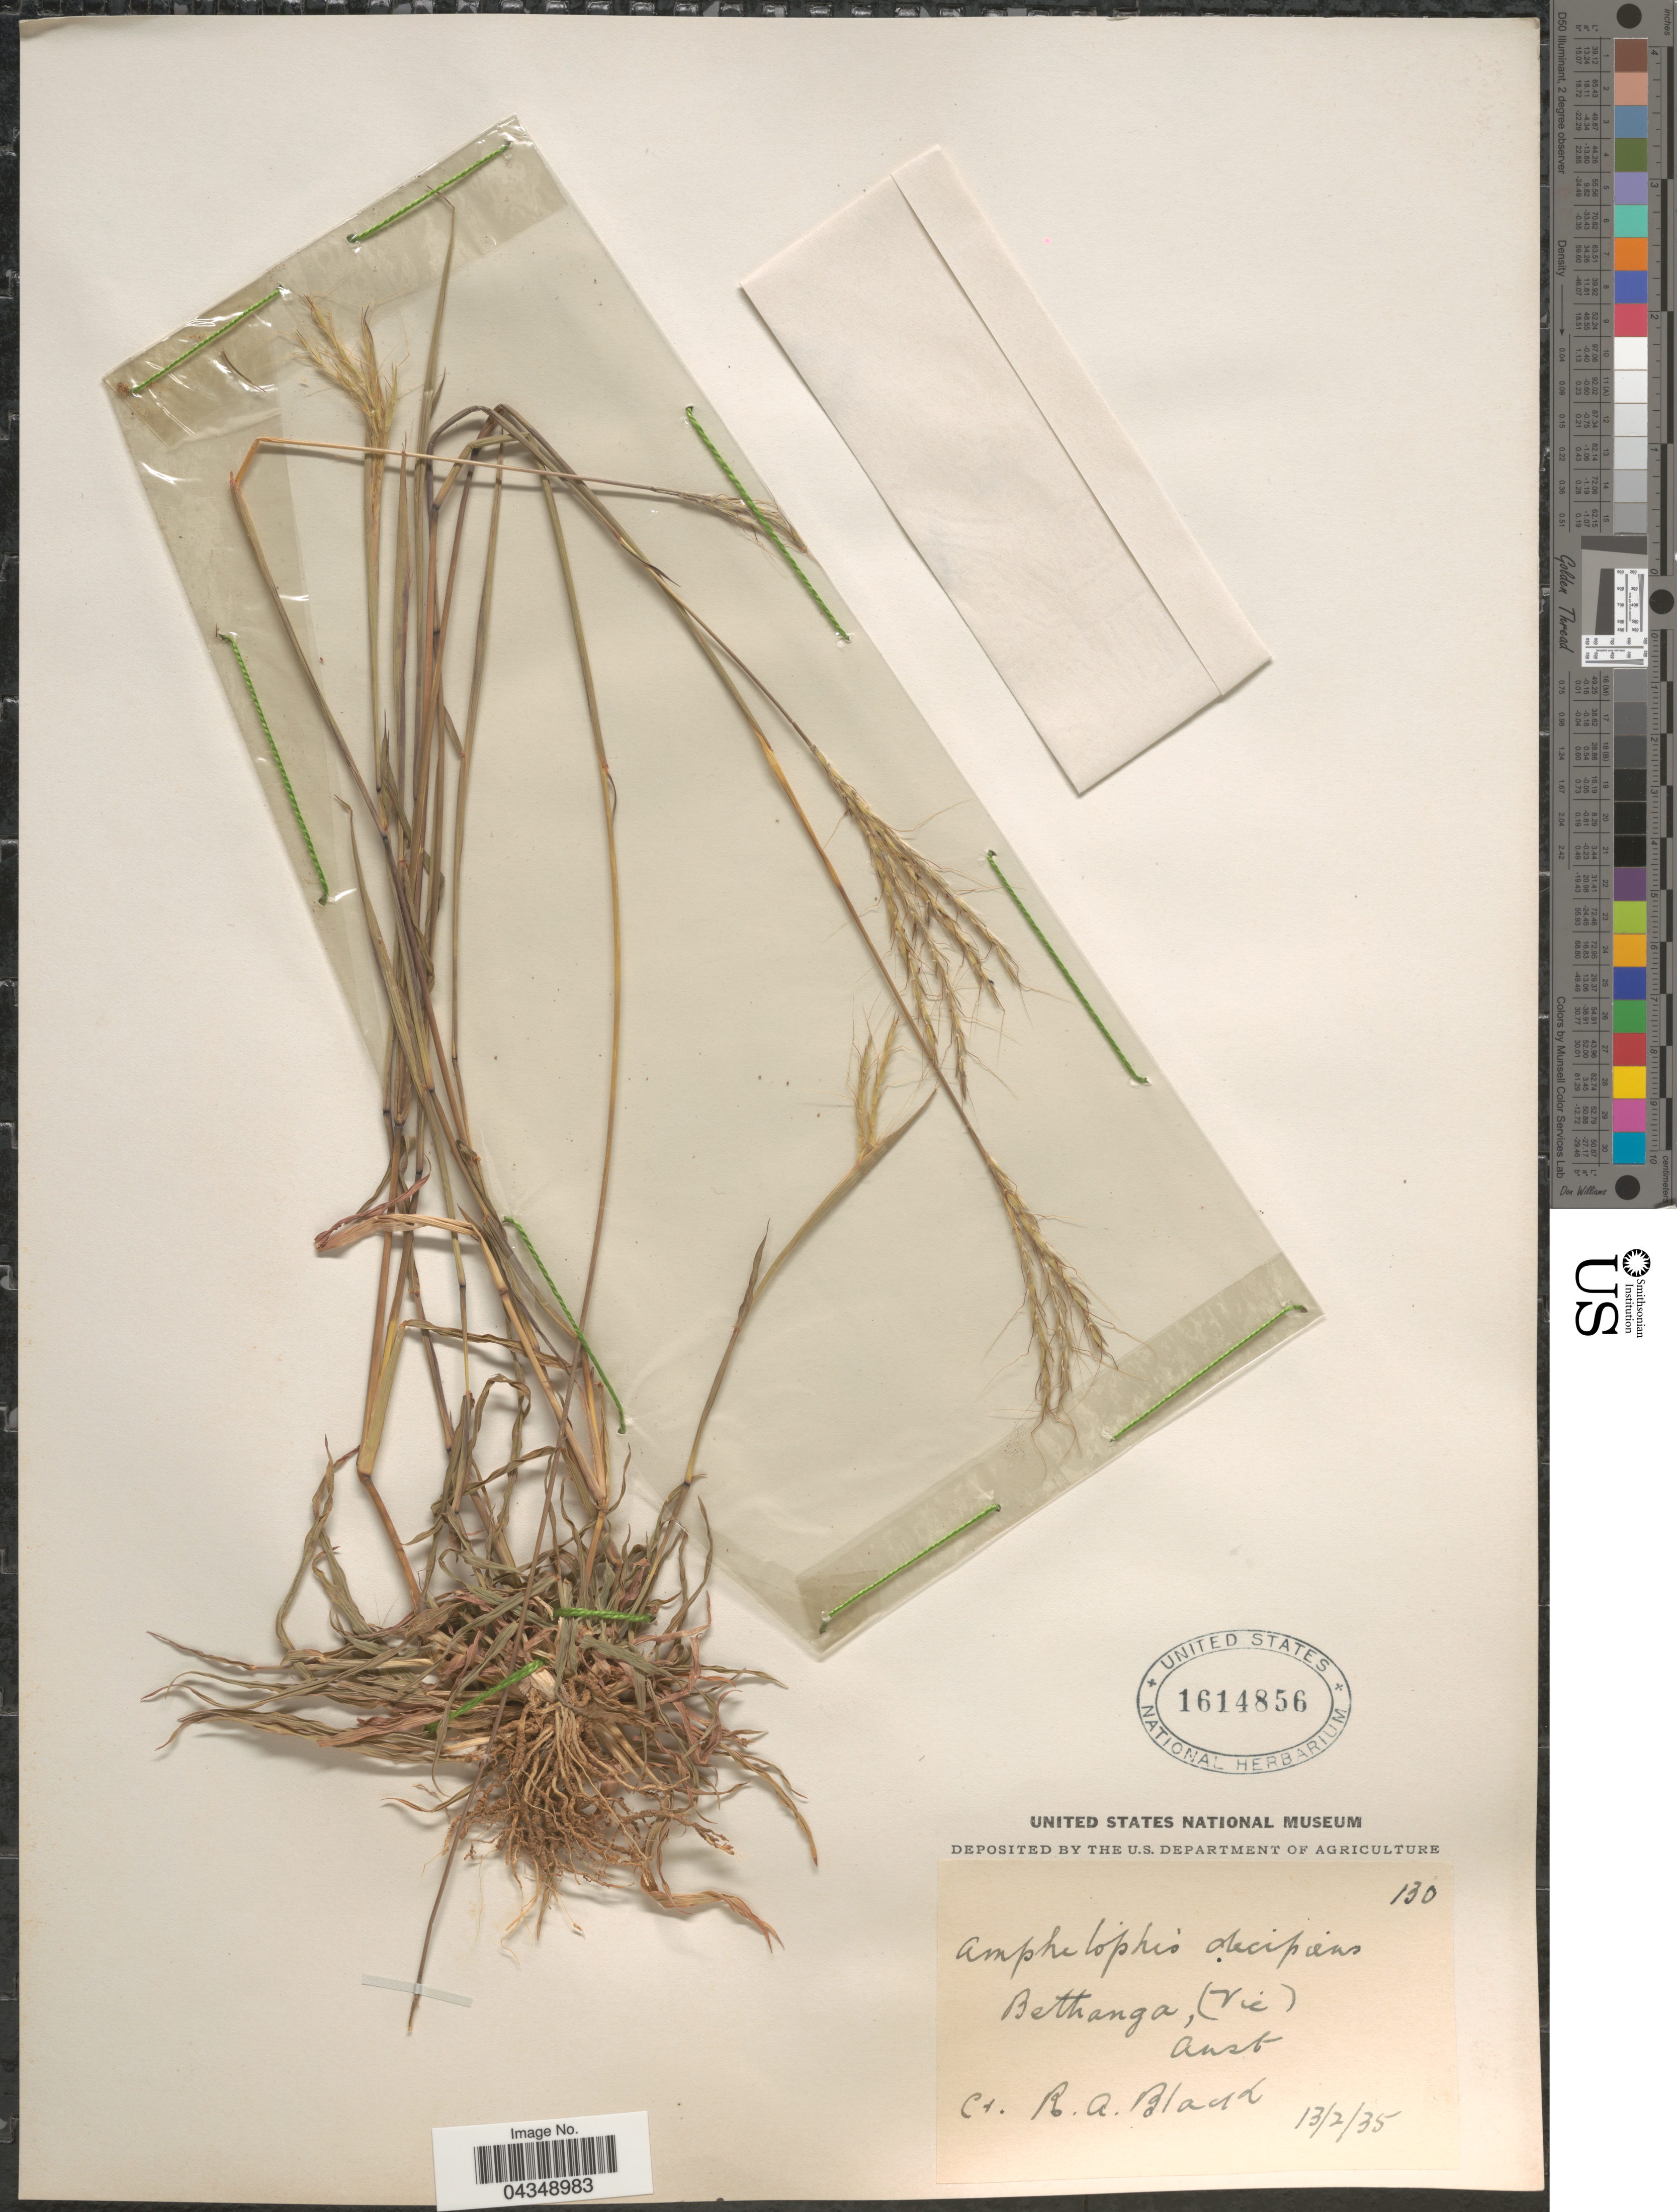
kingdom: Plantae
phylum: Tracheophyta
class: Liliopsida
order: Poales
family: Poaceae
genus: Bothriochloa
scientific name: Bothriochloa macra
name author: (Steud.) S.T. Blake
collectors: R. A. Black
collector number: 130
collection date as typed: Transcribed d/m/y: 13/2/35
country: Australia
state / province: Victoria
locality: Bethanga, (Vic).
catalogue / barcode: US 1614856